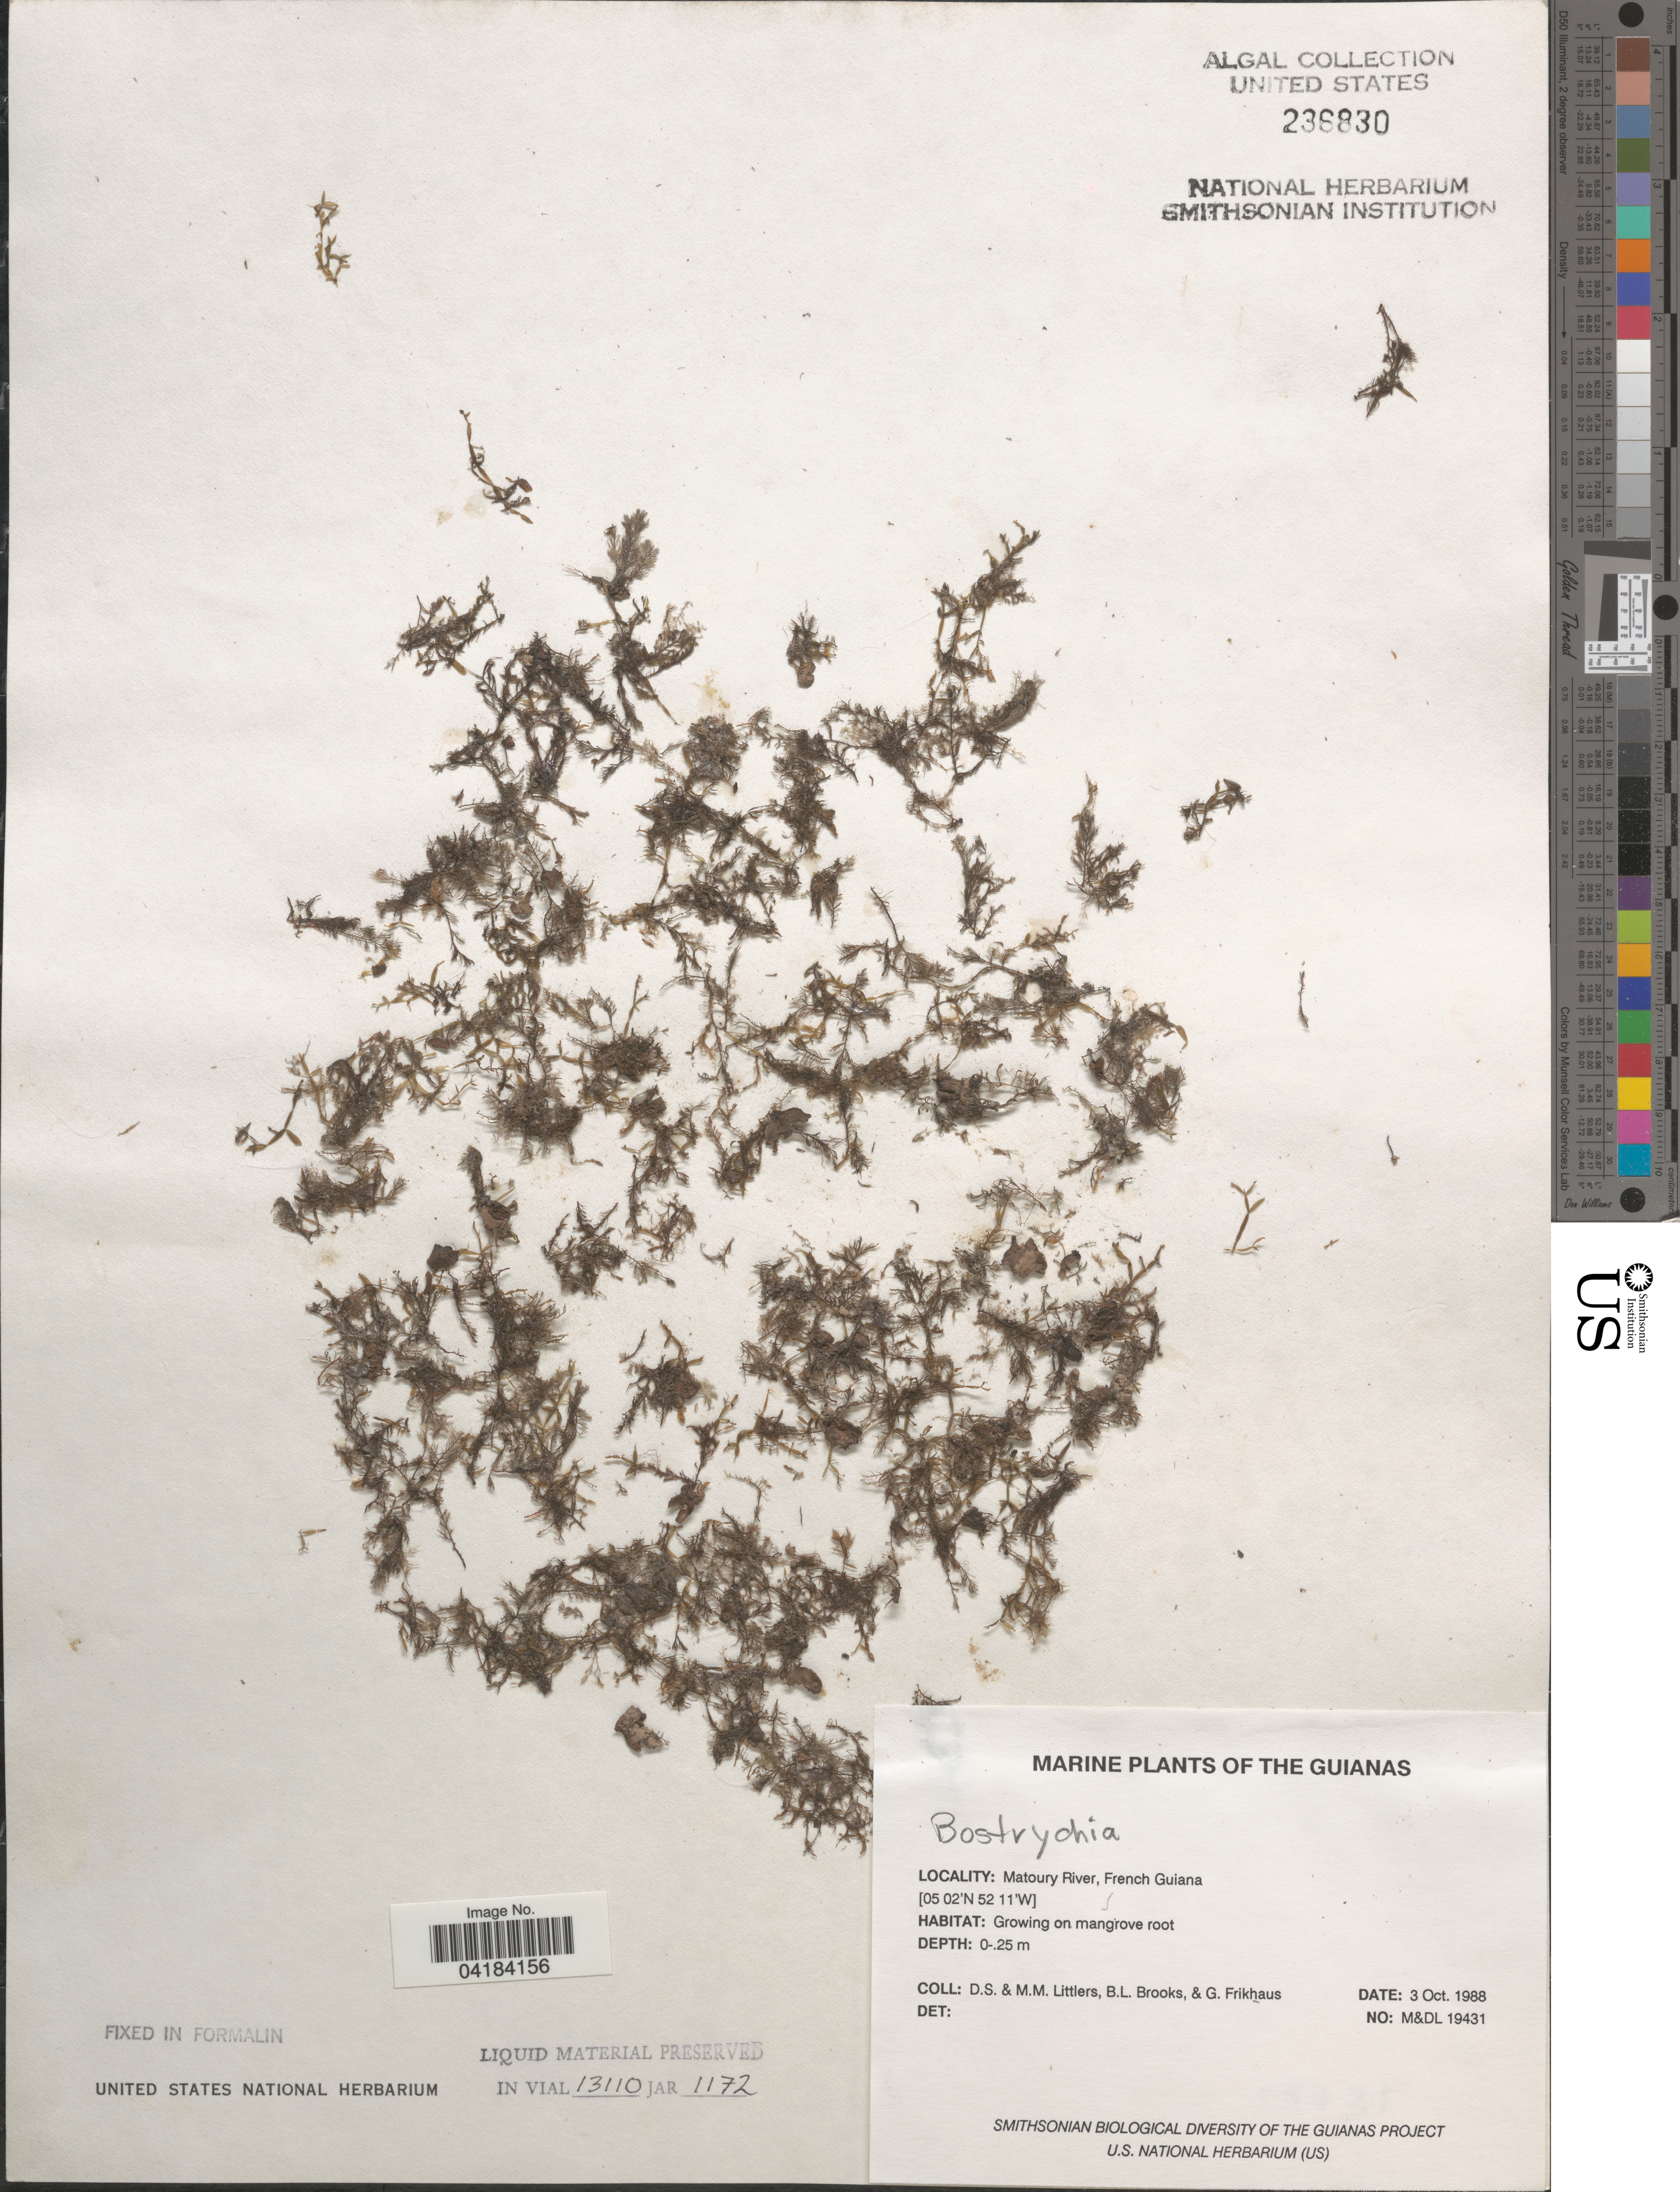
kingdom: Plantae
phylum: Rhodophyta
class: Florideophyceae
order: Ceramiales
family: Rhodomelaceae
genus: Bostrychia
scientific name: Bostrychia sp.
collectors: D. S. Littler, B. Brooks & G. Frikhaus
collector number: M&DL19431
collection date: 1988-10-03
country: French Guiana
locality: The Guianas. Matoury River.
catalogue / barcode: US 236830